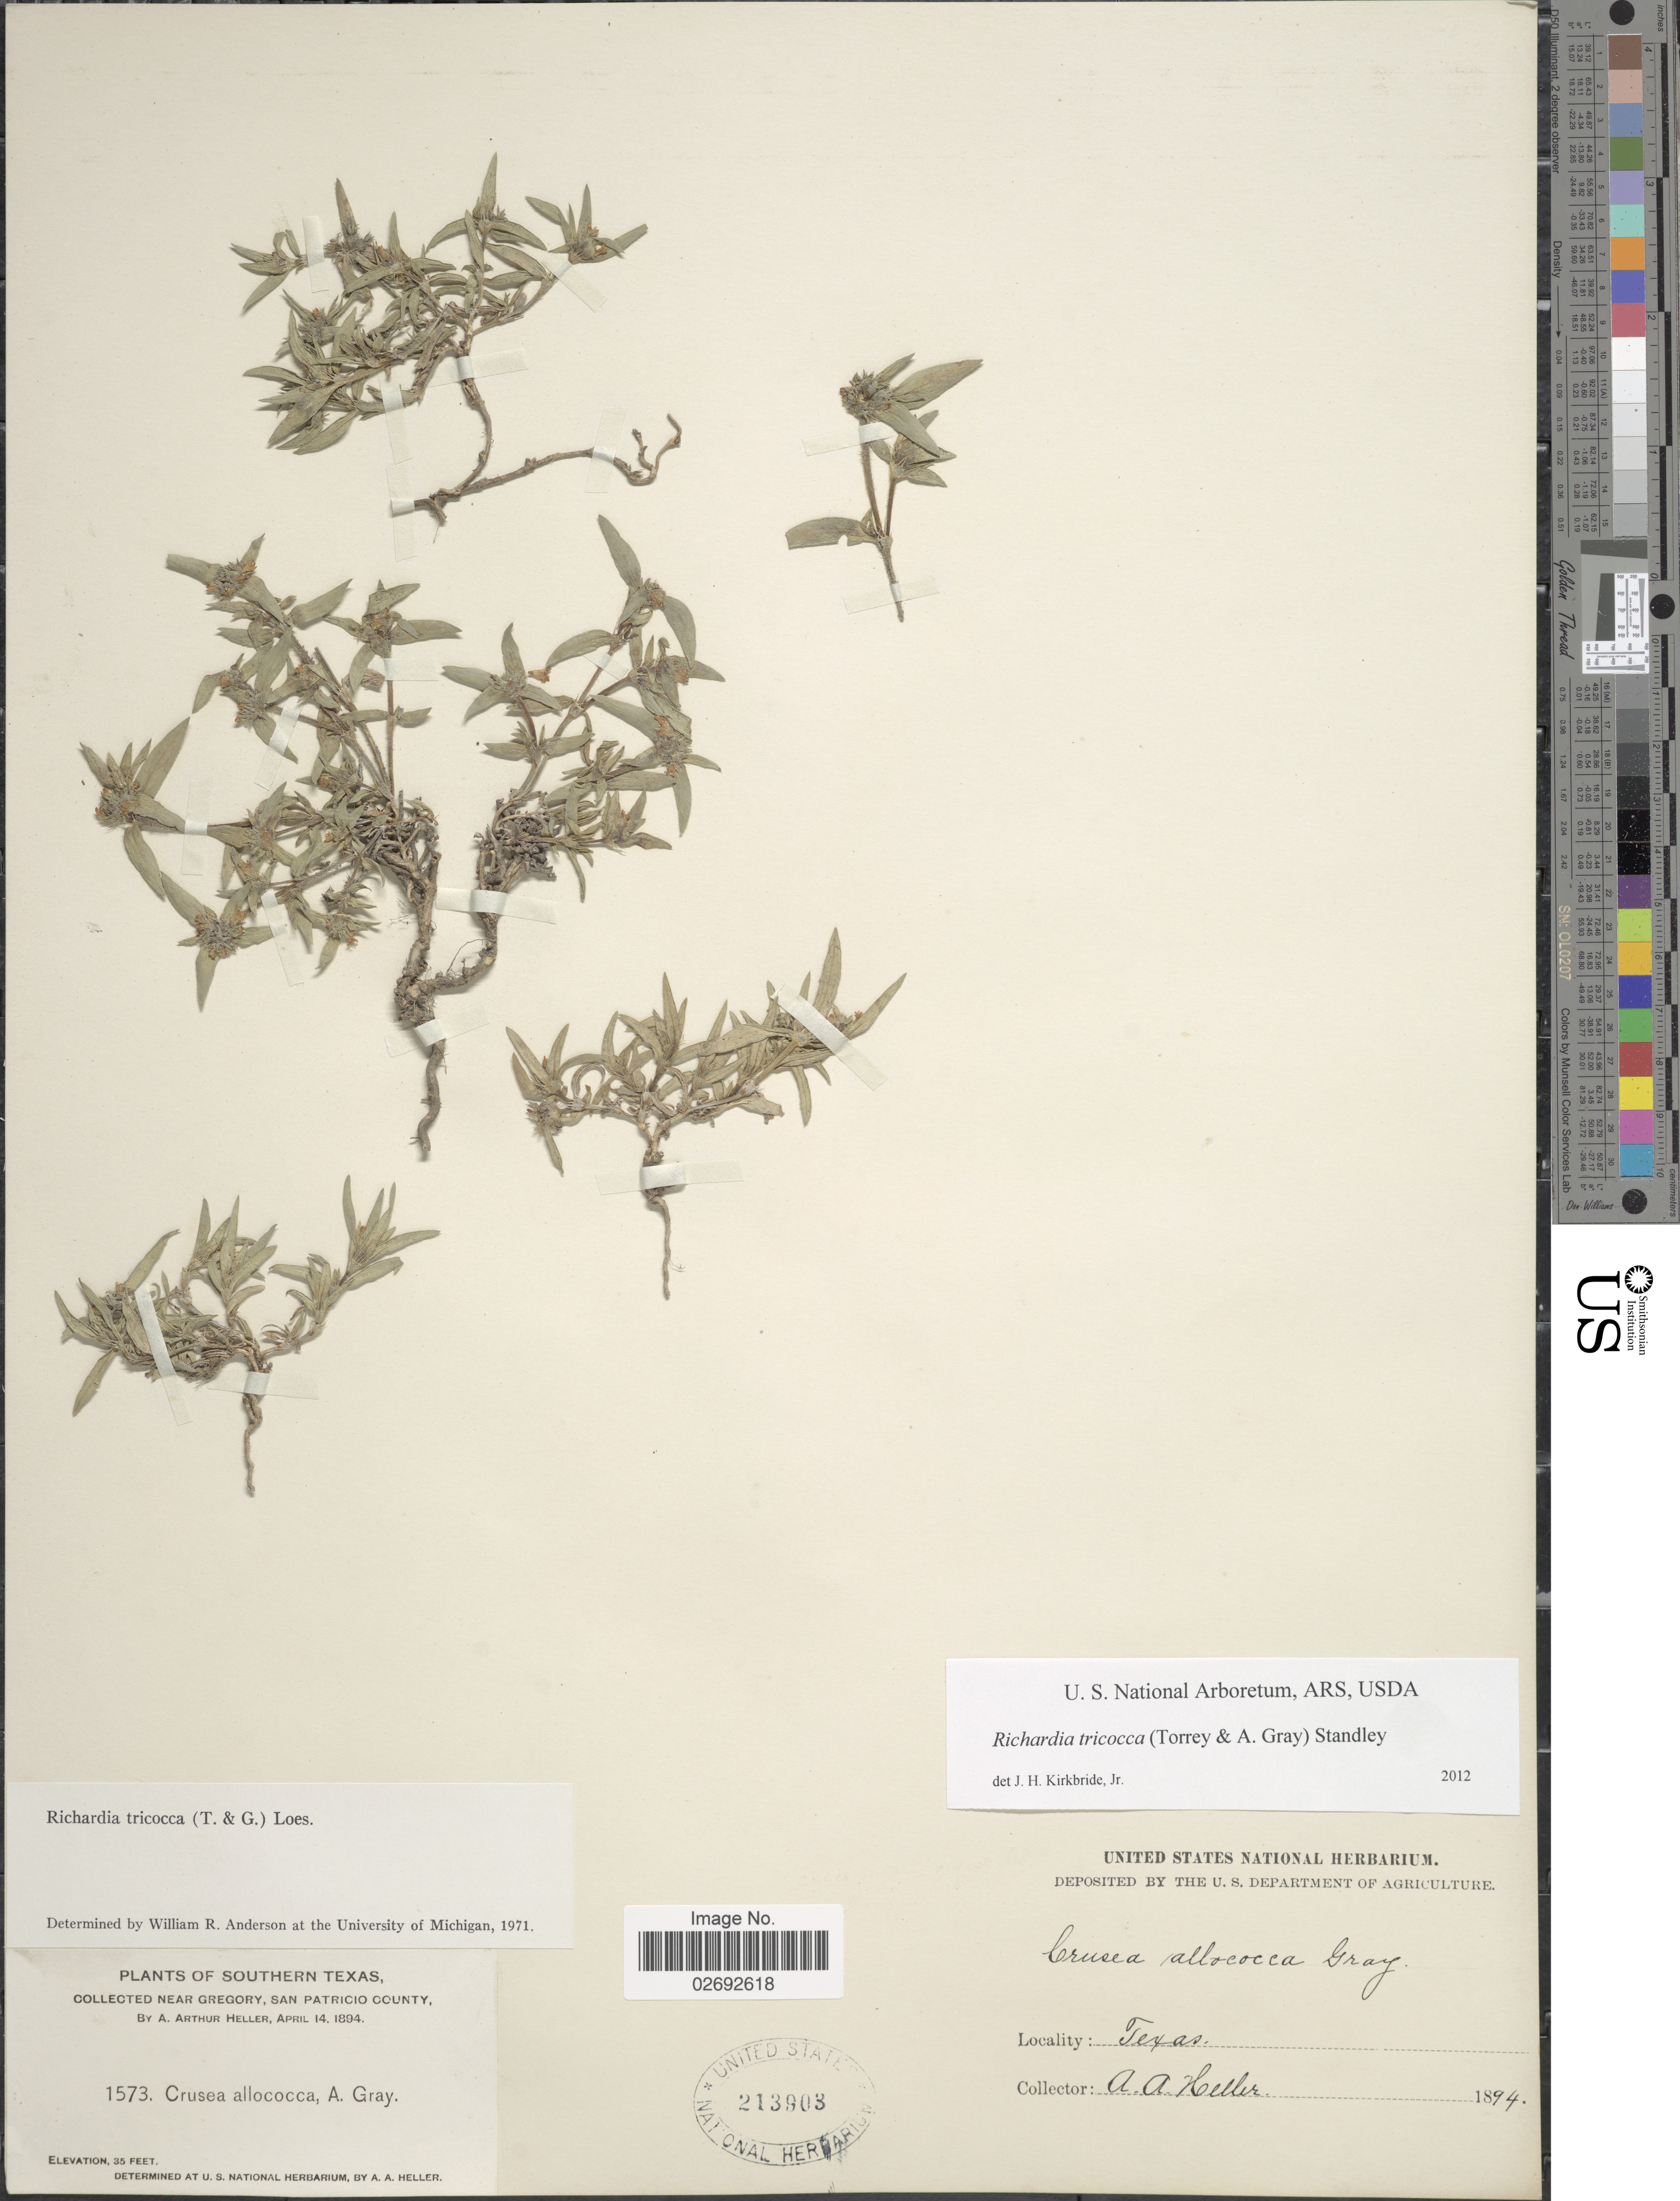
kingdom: Plantae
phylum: Tracheophyta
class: Magnoliopsida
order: Gentianales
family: Rubiaceae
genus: Richardia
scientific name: Richardia tricocca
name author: (Torr.) Standl.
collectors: A. A. Heller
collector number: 1573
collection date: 1894-04-14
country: United States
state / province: Texas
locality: Southern Texas, near Gregory, San Patricio County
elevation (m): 11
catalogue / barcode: US 213903